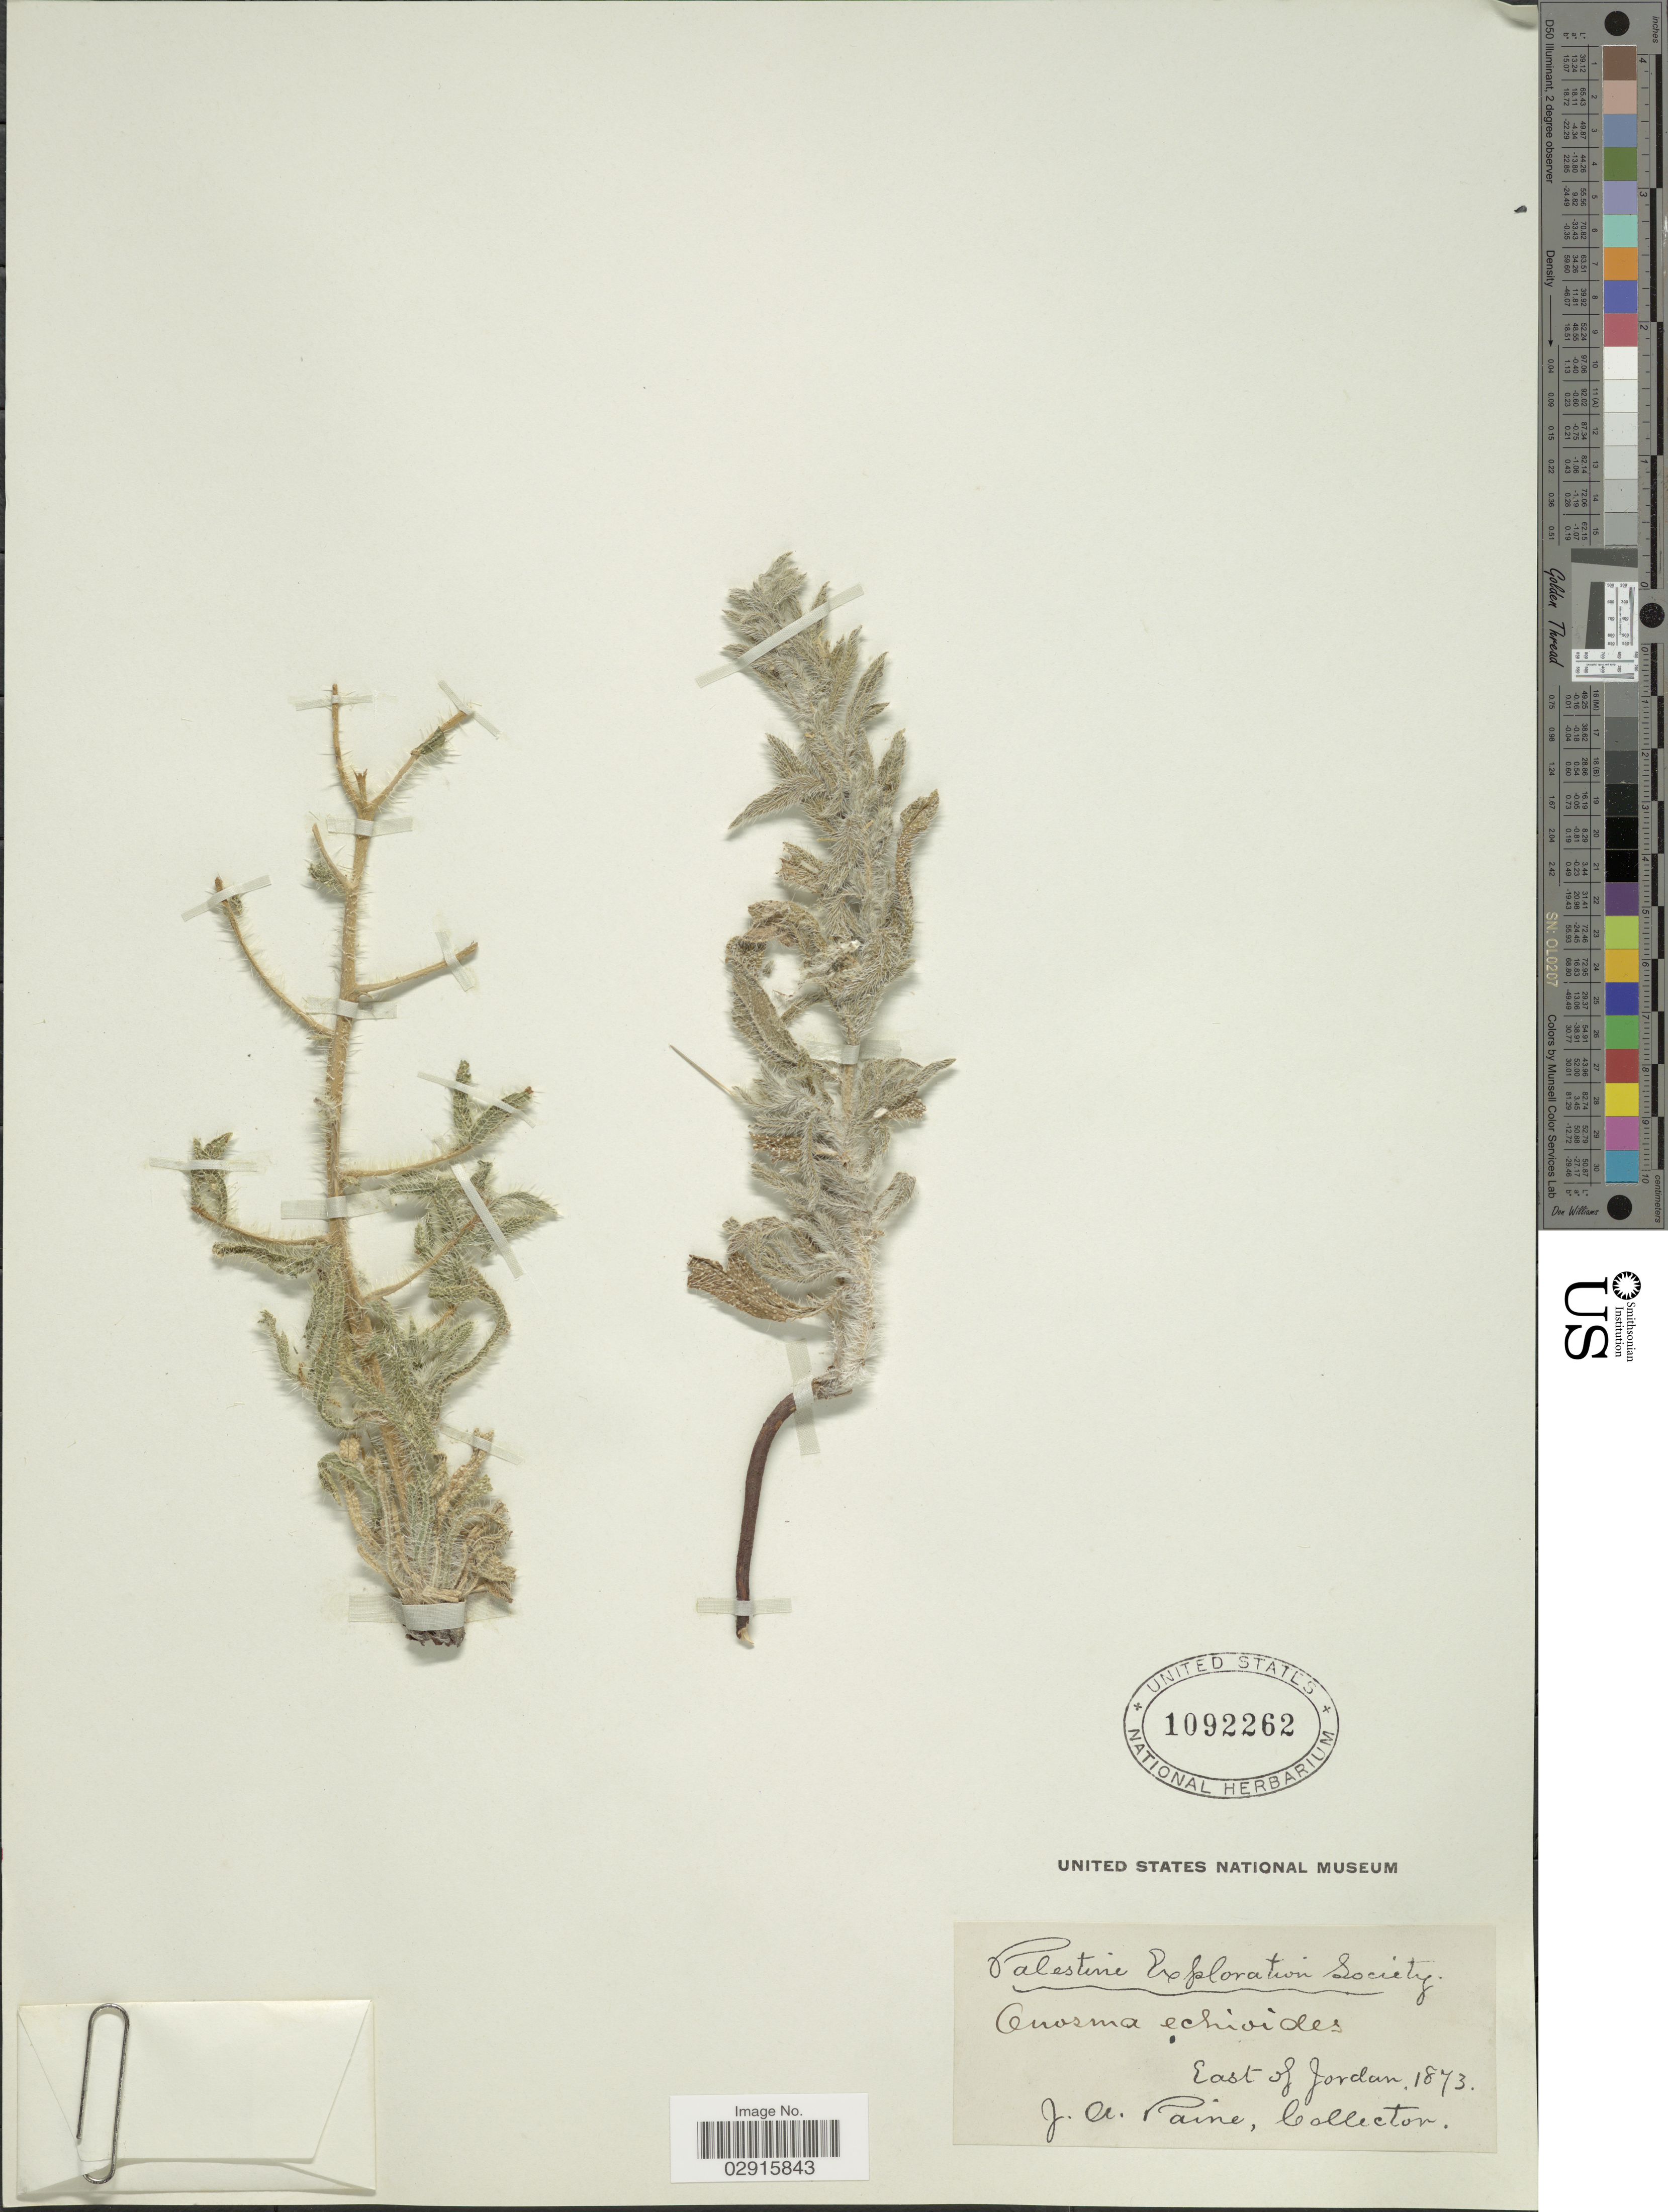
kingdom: Plantae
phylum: Tracheophyta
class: Magnoliopsida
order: Boraginales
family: Boraginaceae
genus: Onosma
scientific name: Onosma echioides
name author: L.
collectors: J. A. Paine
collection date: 1873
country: Jordan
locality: East of Jordan.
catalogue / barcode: US 1092262